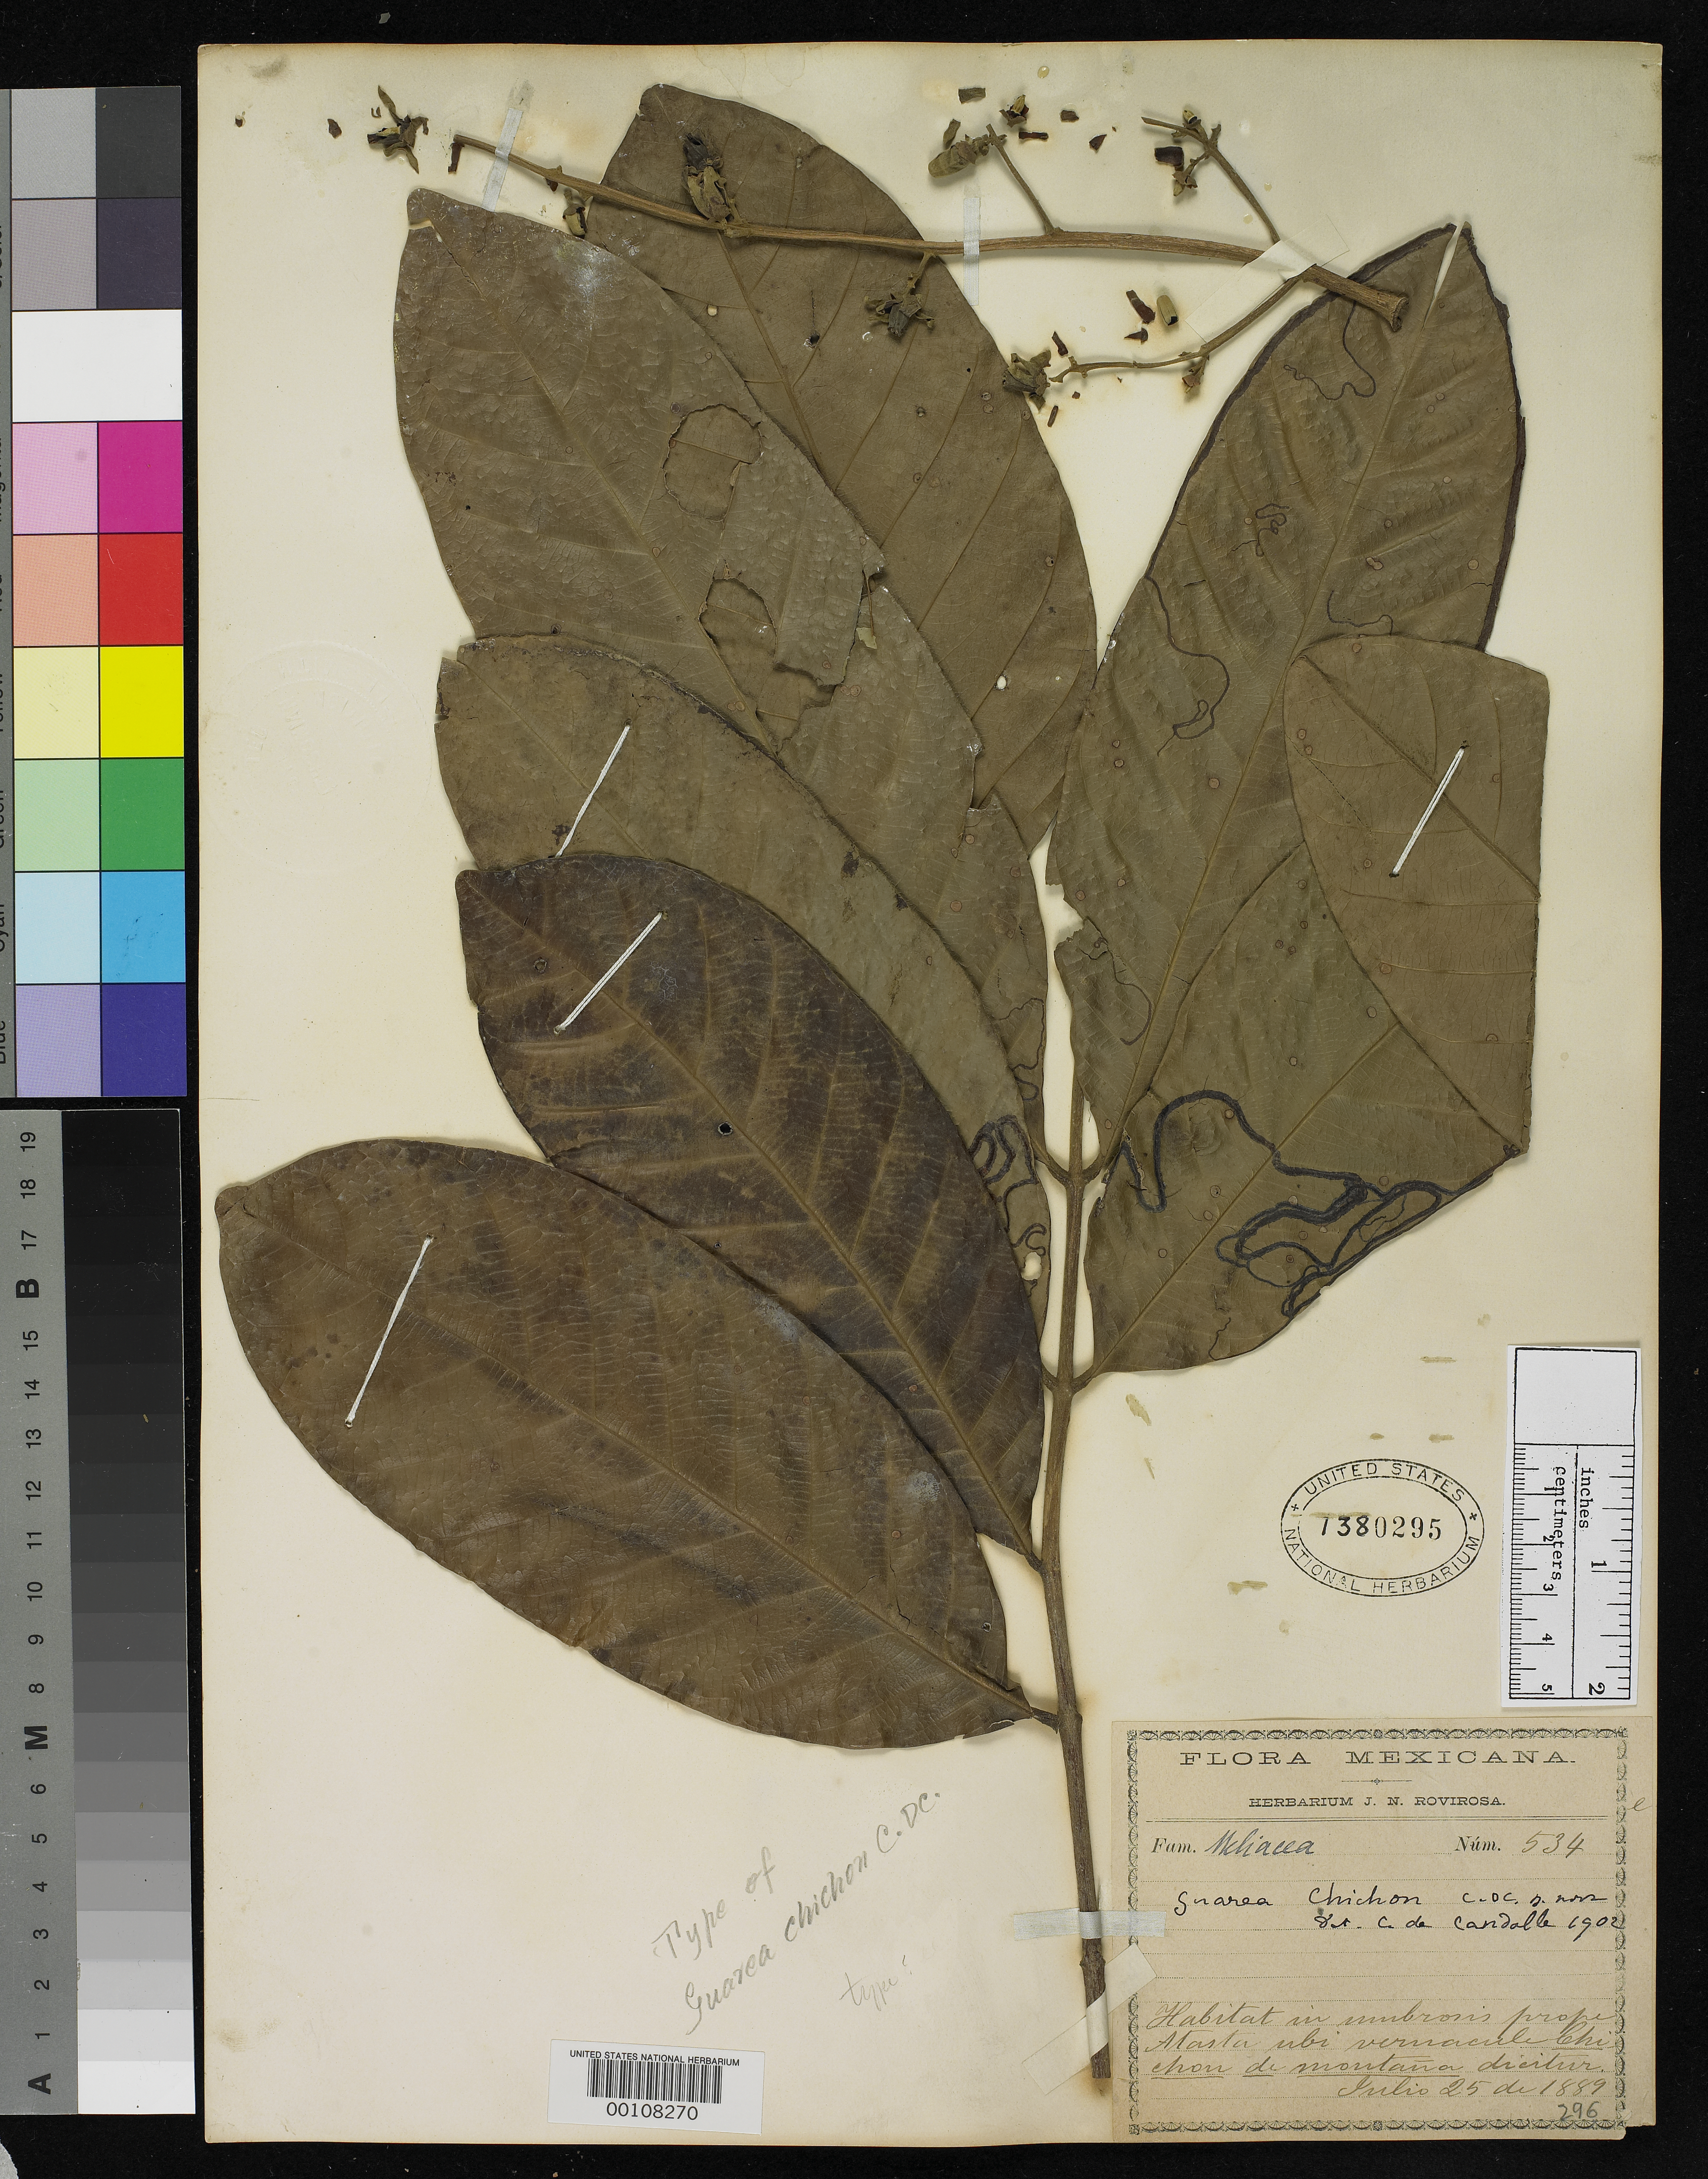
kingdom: Plantae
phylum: Tracheophyta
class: Magnoliopsida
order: Sapindales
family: Meliaceae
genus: Guarea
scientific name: Guarea chichon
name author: C. DC.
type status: Holotype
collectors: J. N. Rovirosa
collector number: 534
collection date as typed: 25 Jul 1889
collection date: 1889-07-25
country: Mexico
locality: E of Monserrat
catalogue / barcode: US 1380295